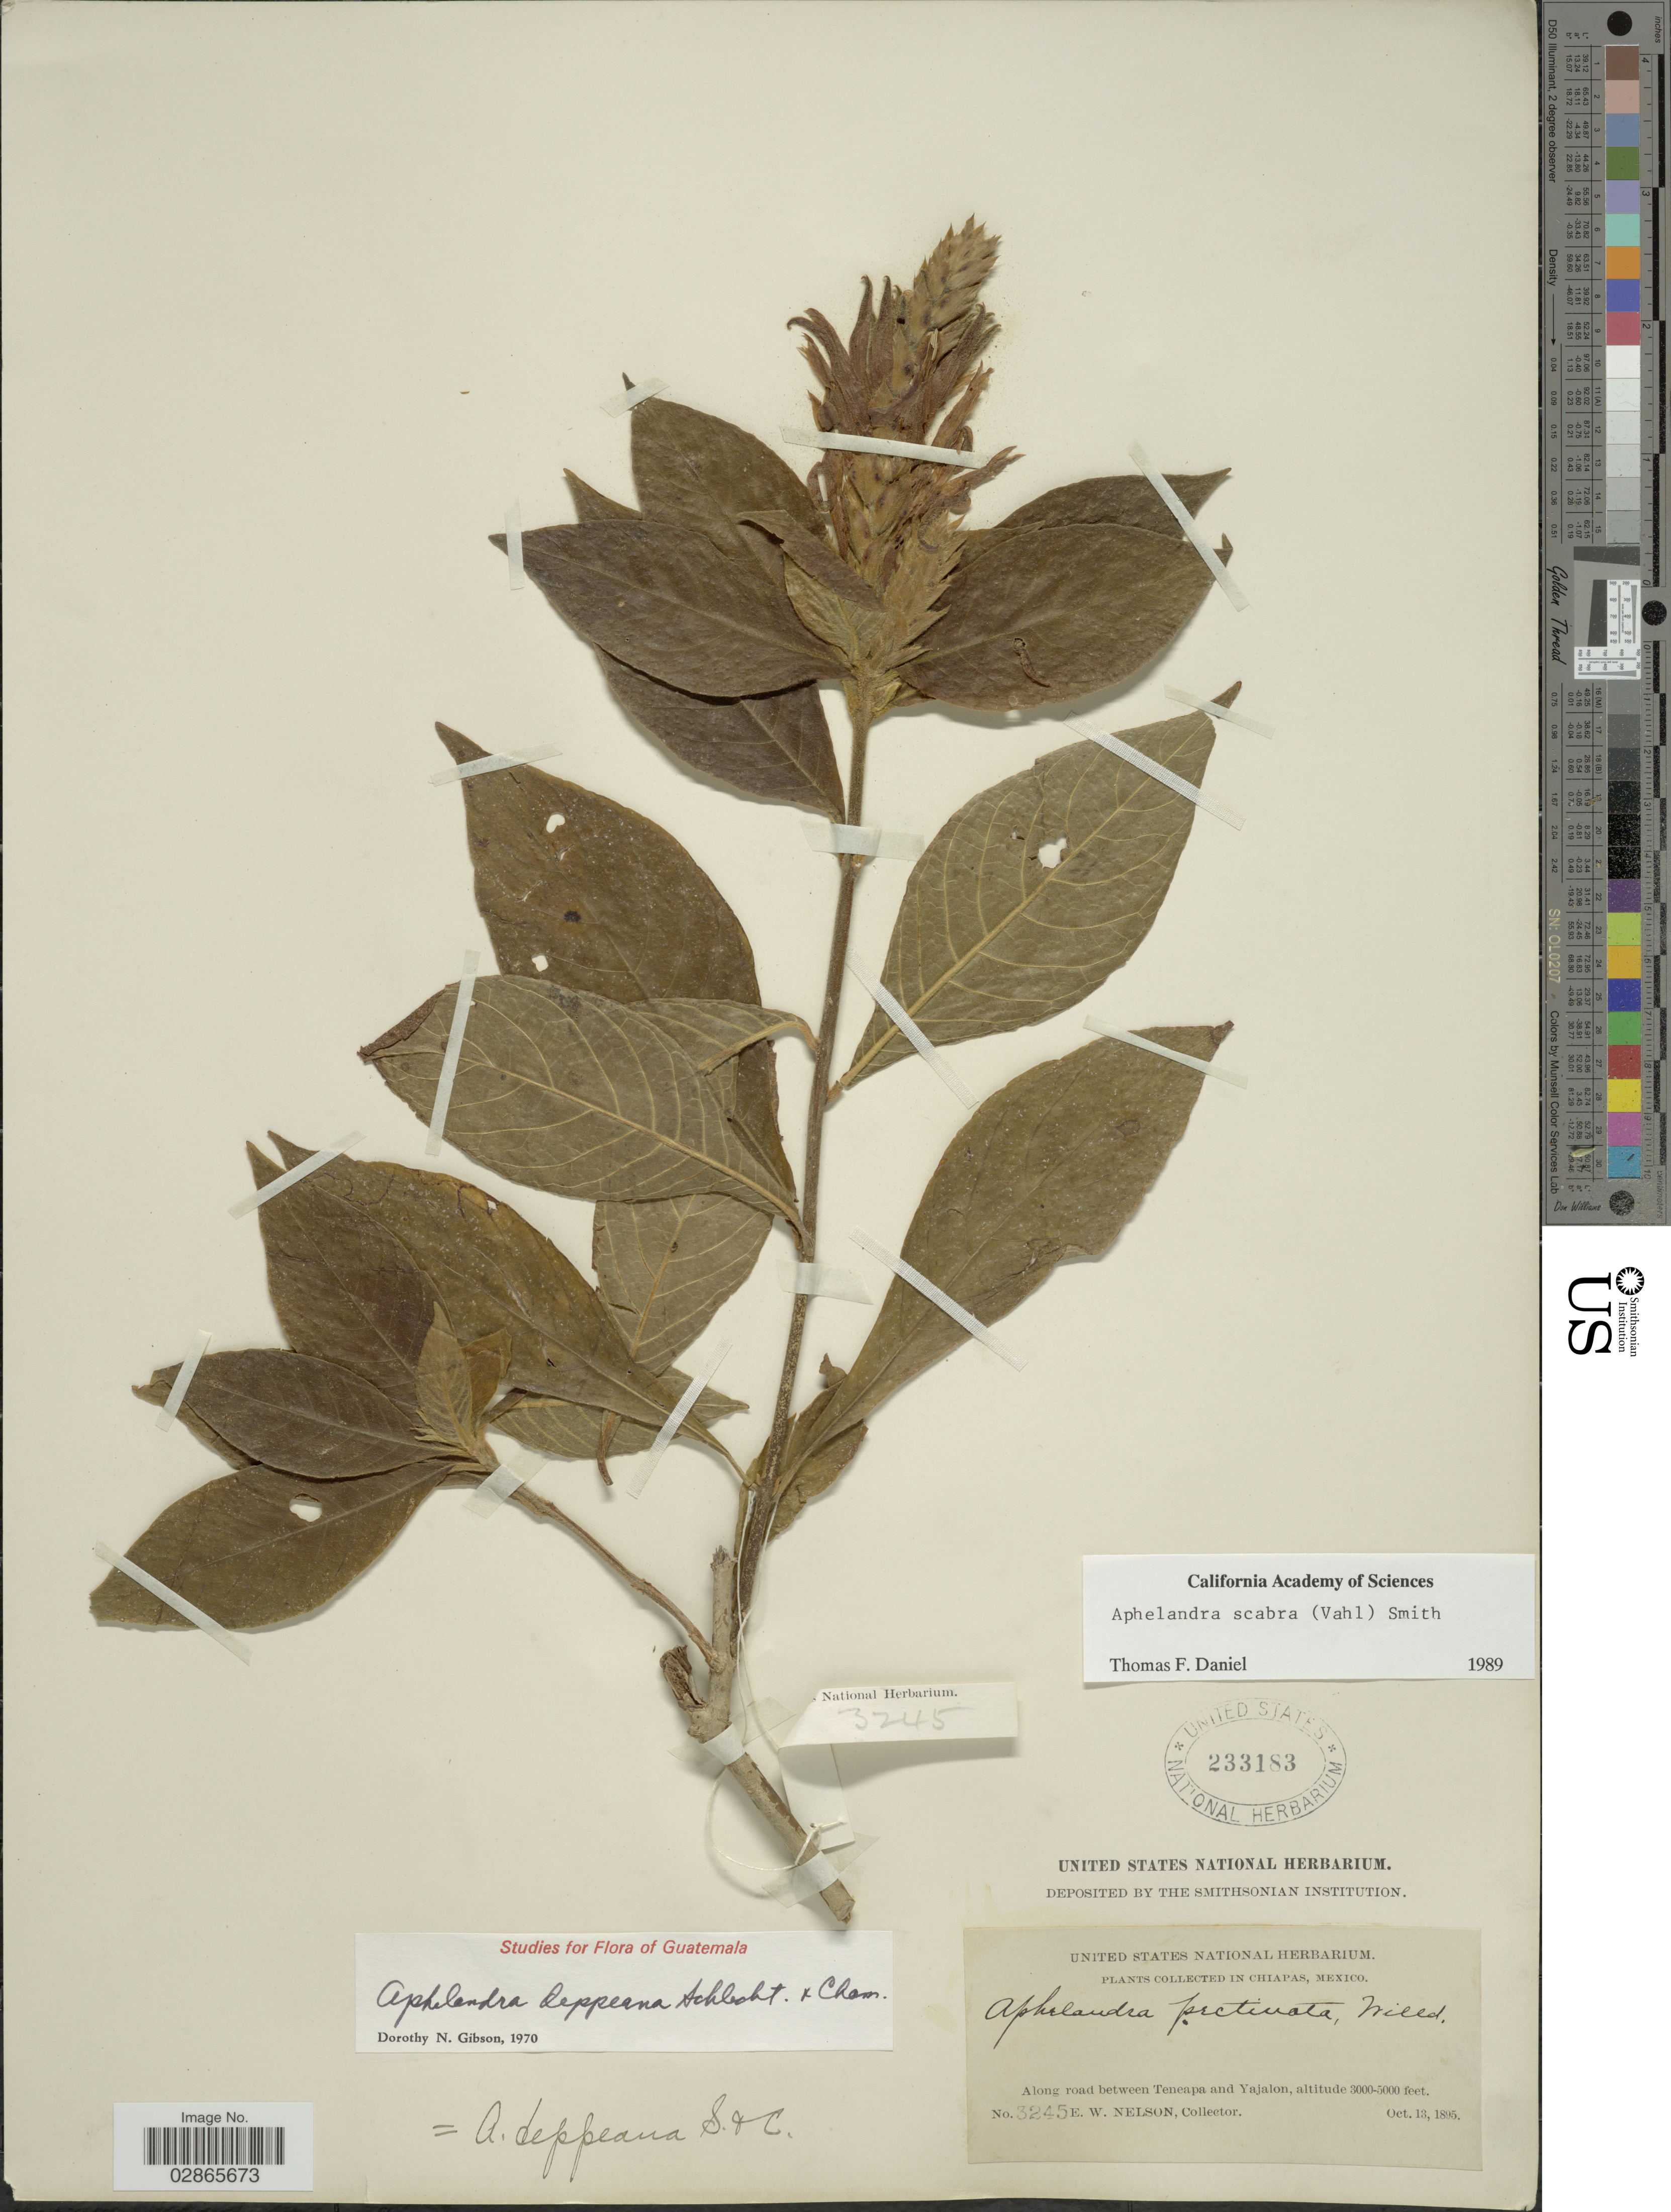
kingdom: Plantae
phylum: Tracheophyta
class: Magnoliopsida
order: Lamiales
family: Acanthaceae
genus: Aphelandra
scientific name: Aphelandra deppeana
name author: Schltdl. & Cham.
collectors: E. W. Nelson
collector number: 3245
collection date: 1895-10-13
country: Mexico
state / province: Chiapas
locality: Along road between Teneapa and Yajalon.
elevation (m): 914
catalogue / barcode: US 233183